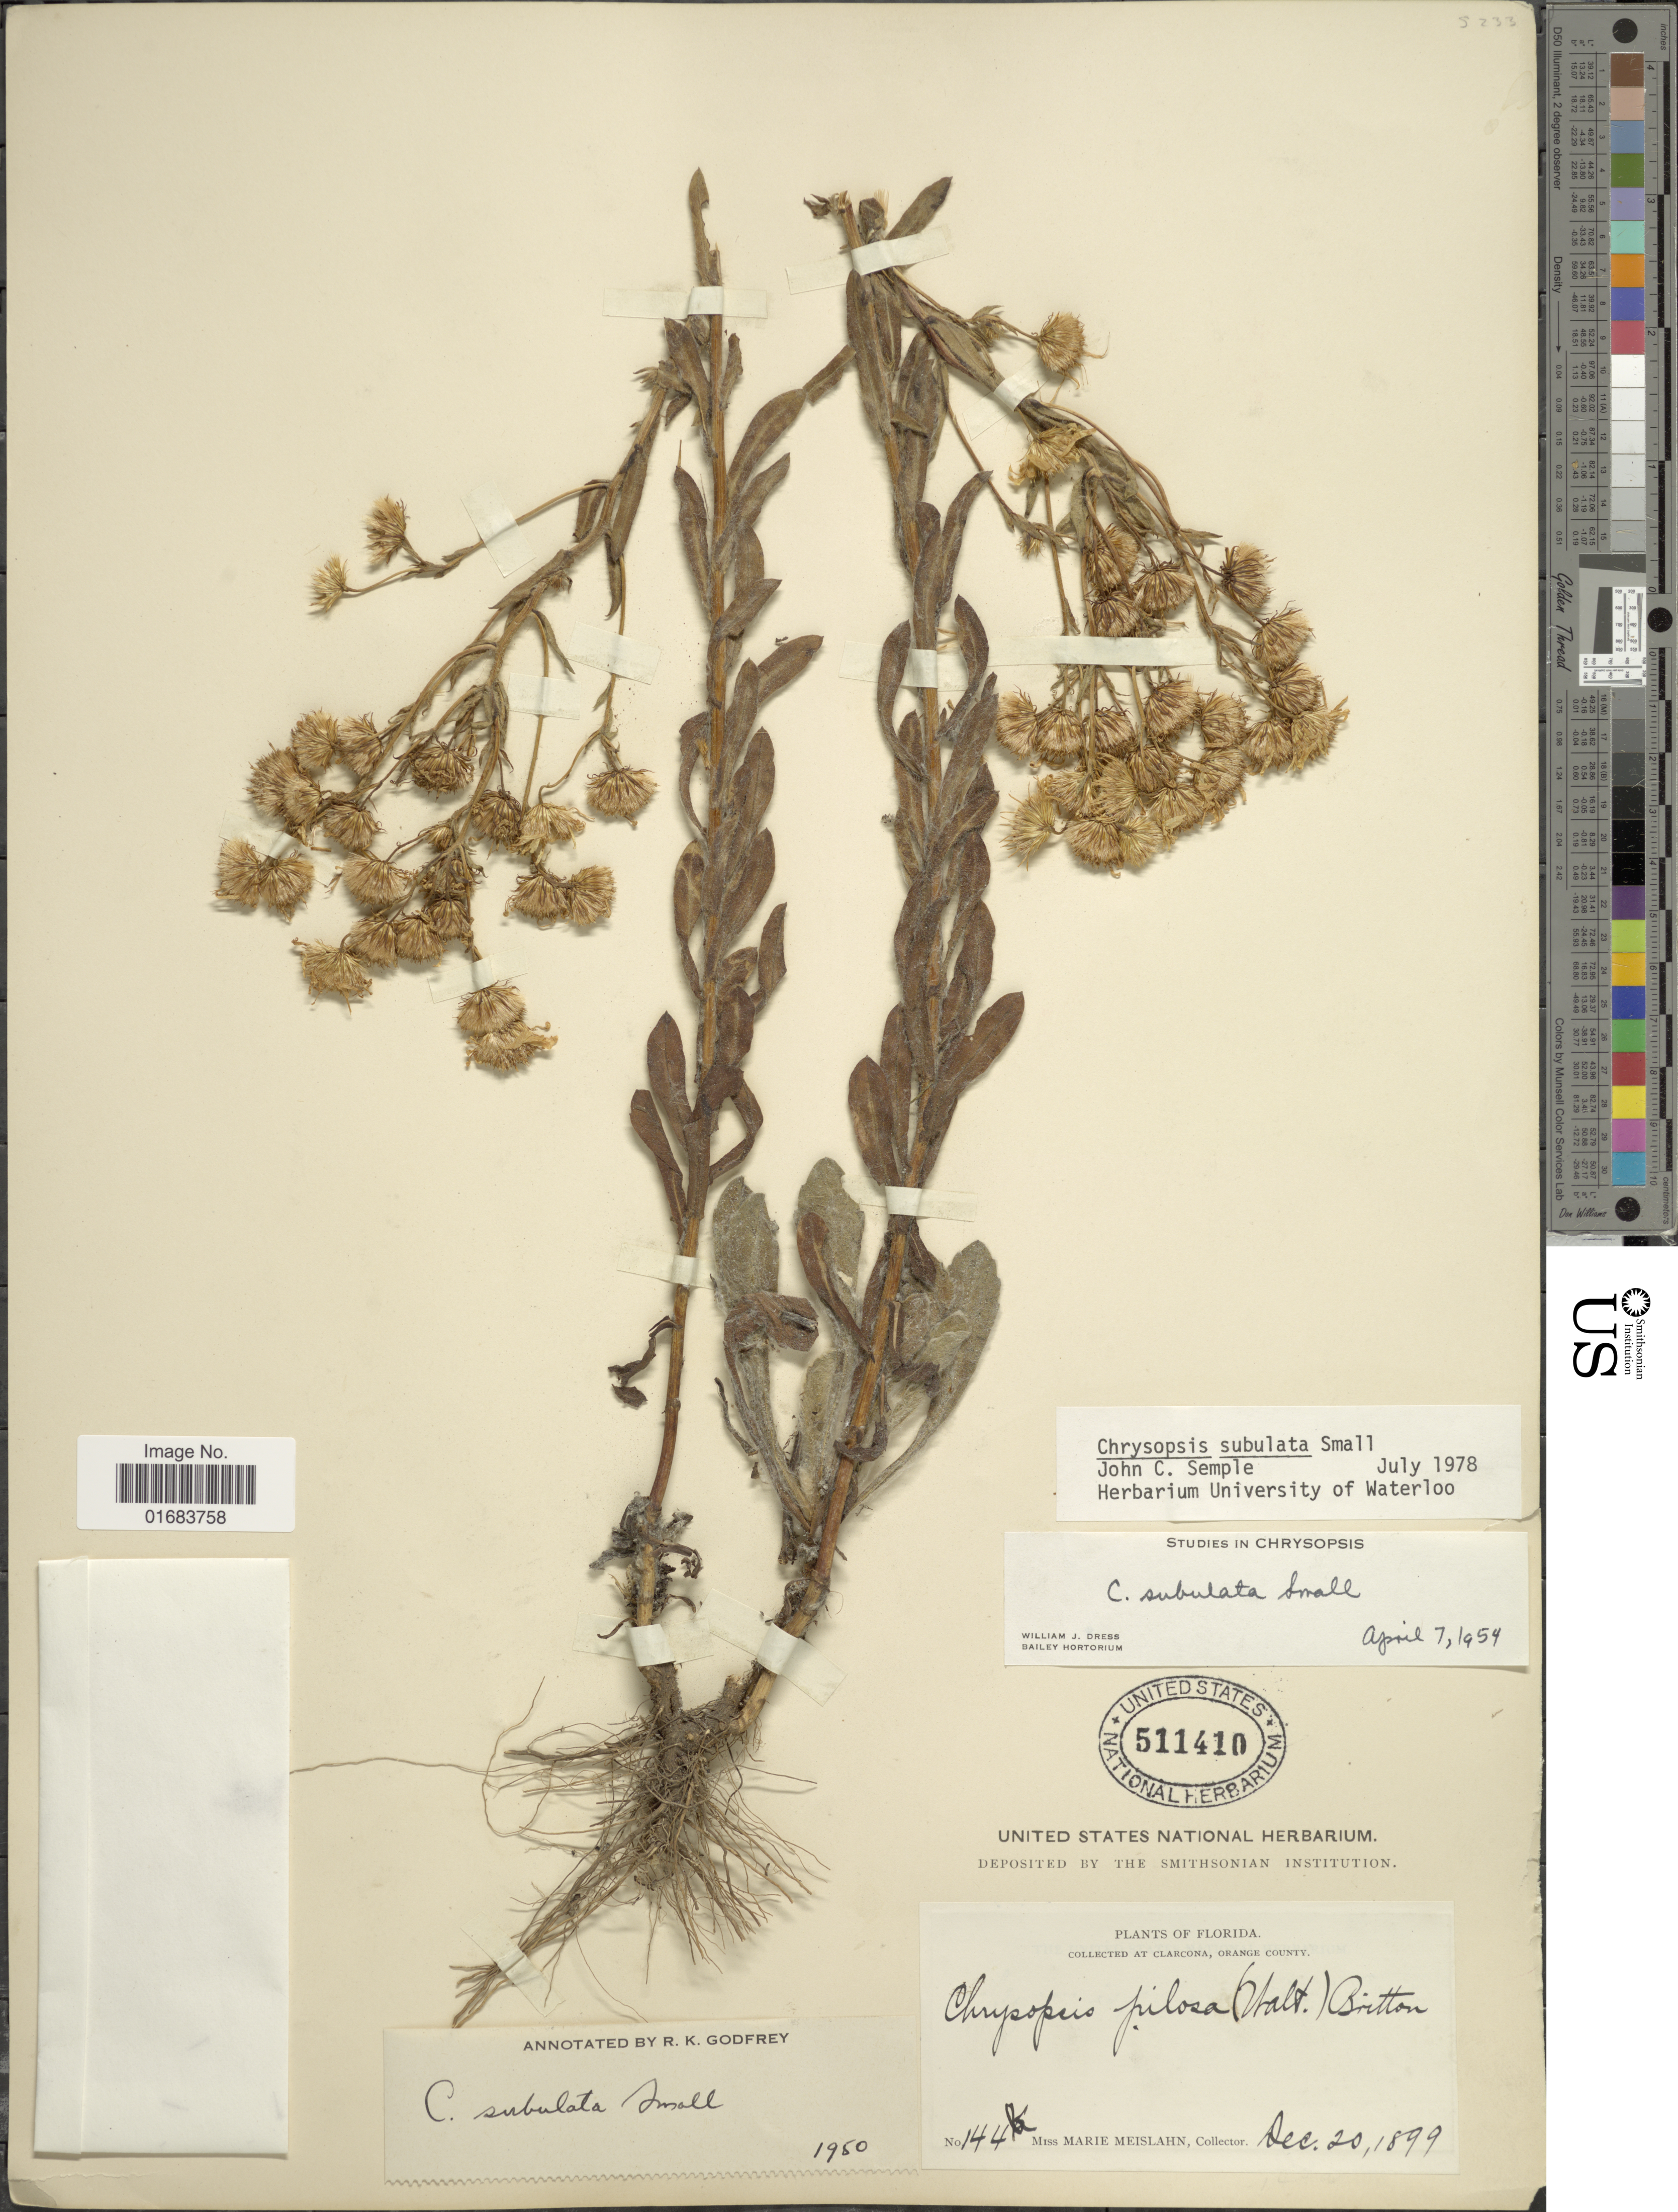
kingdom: Plantae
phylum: Tracheophyta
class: Magnoliopsida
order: Asterales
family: Asteraceae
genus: Chrysopsis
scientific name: Chrysopsis subulata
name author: Small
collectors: M. Meislahn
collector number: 144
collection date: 1899-12-20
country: United States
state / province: Florida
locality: At Clacrcona, Orange County.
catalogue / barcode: US 511410